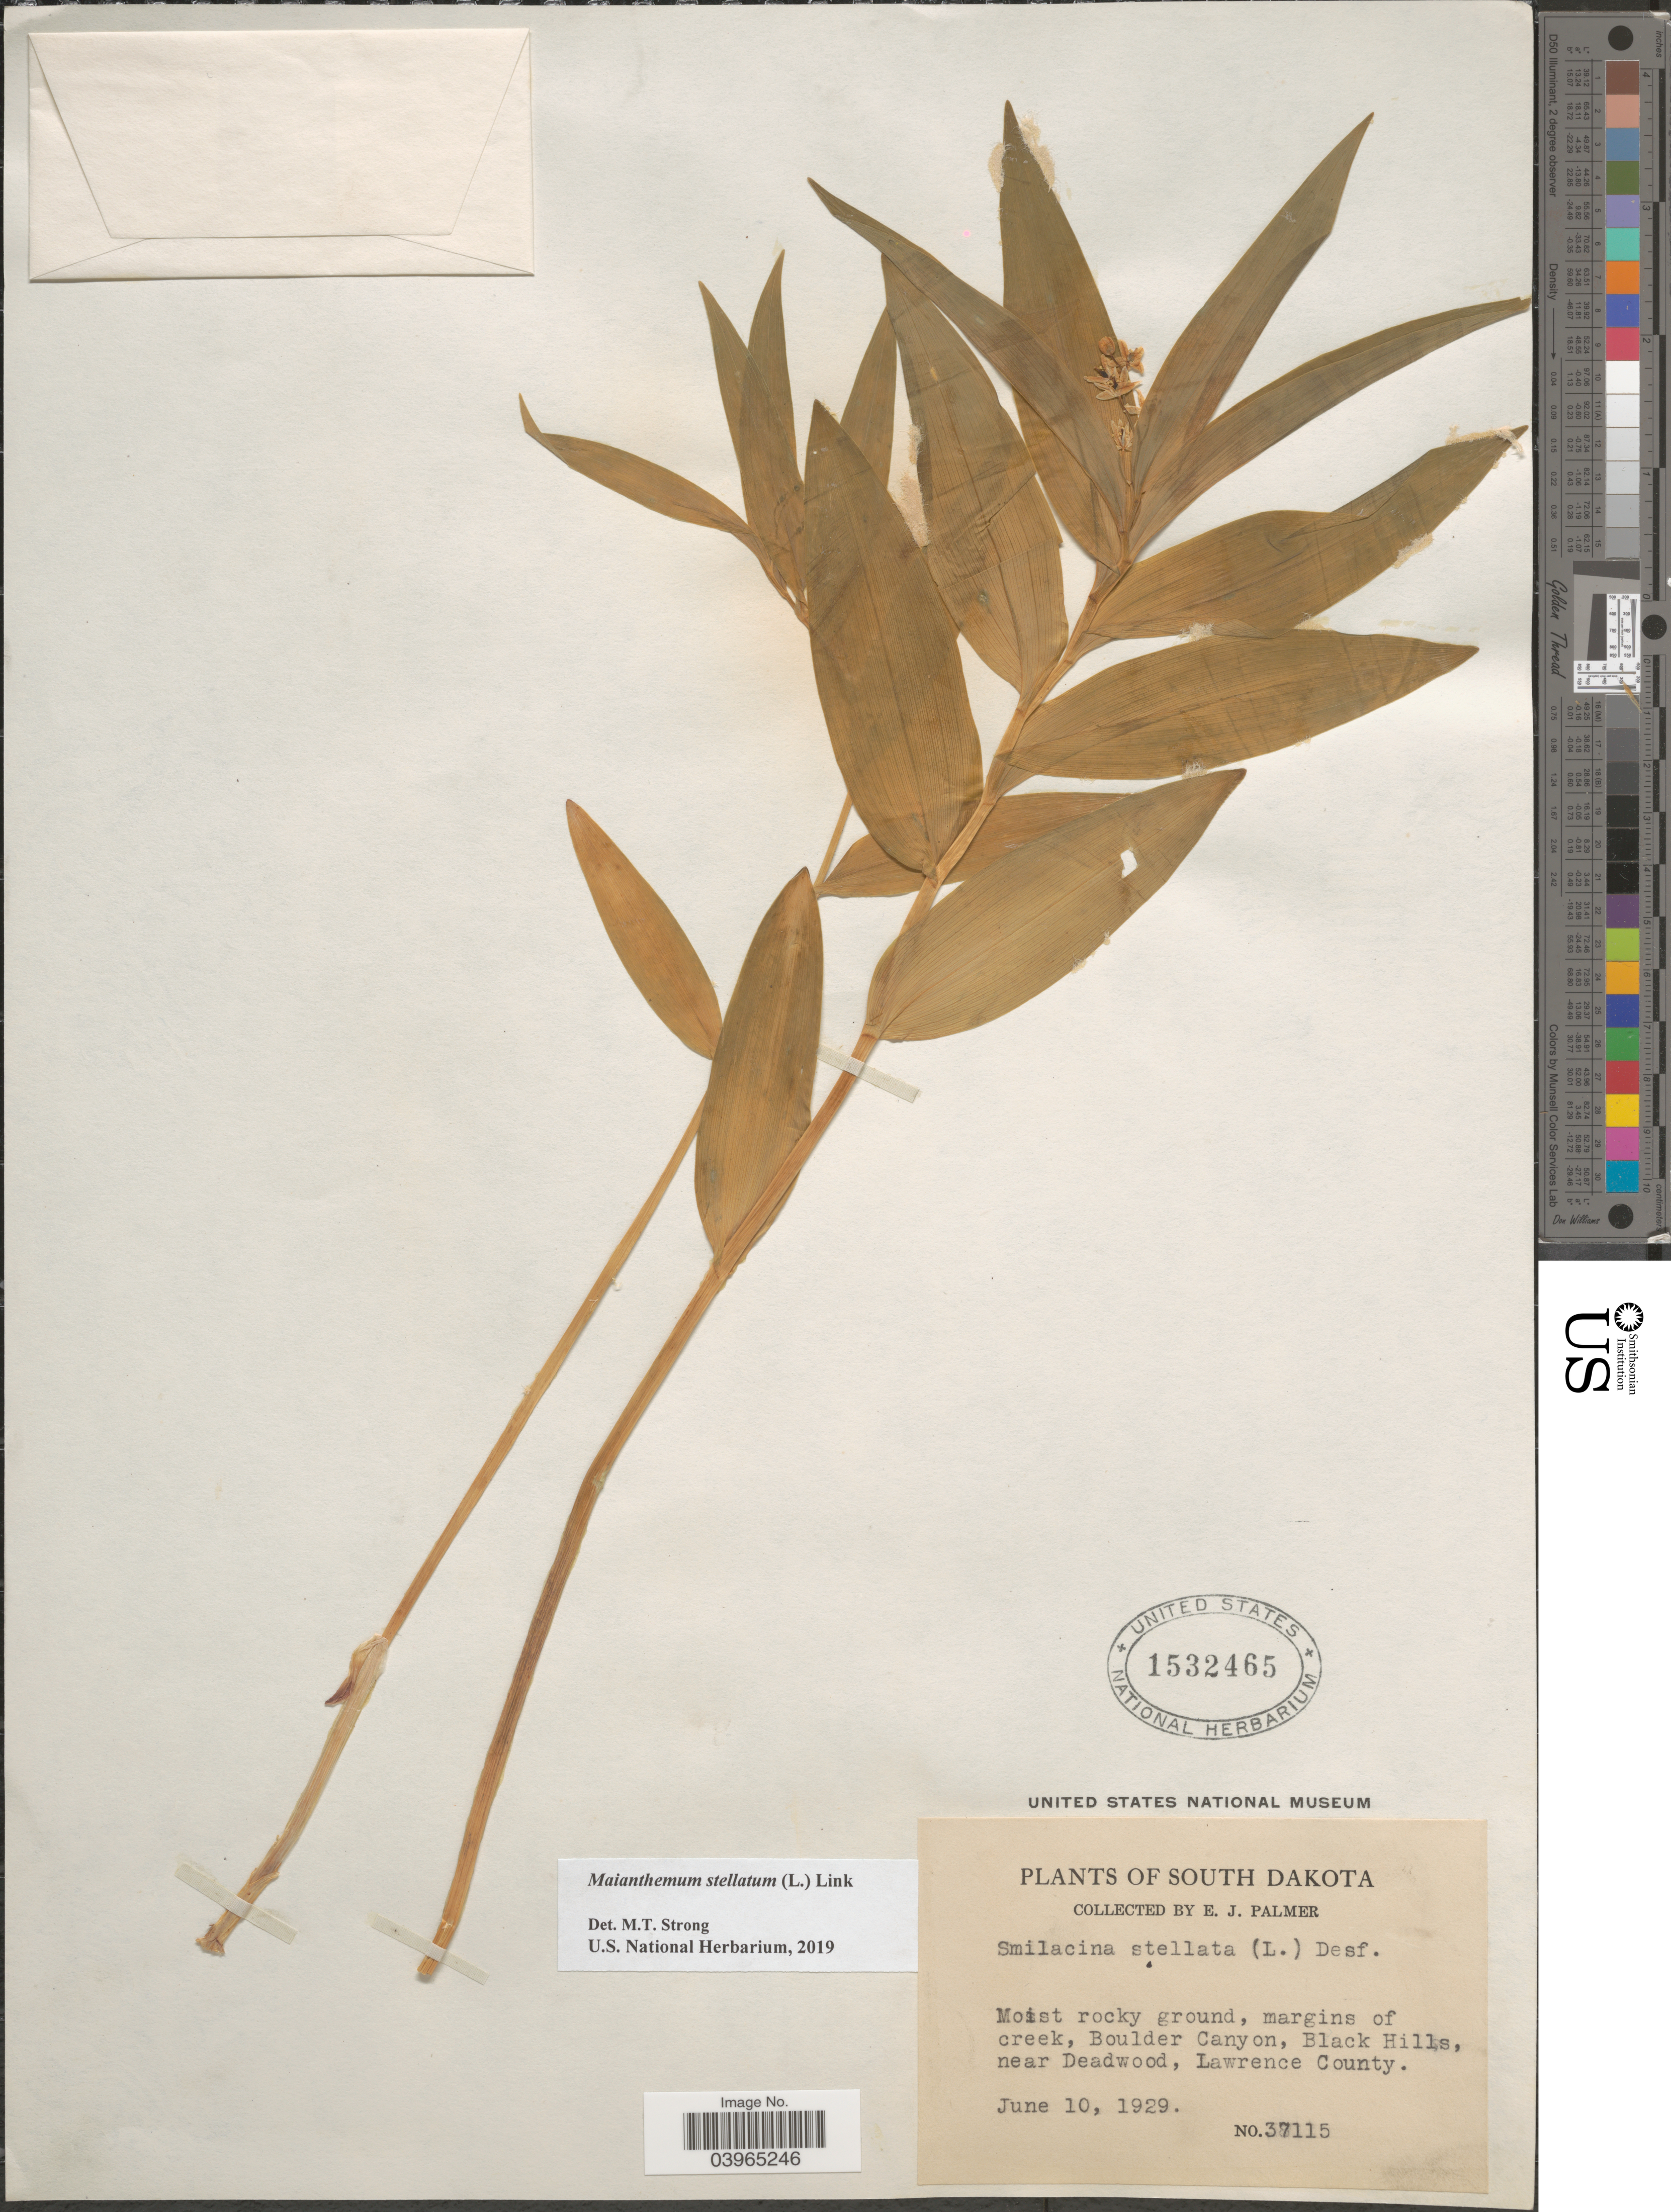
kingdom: Plantae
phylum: Tracheophyta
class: Liliopsida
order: Asparagales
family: Asparagaceae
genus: Maianthemum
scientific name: Maianthemum stellatum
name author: (L.) Link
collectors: E. J. Palmer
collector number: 37115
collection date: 1929-06-10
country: United States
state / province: South Dakota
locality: Margins of creek, Boulder Canyon, Black Hills, near Deadwood, Lawrence County.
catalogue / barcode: US 1532465